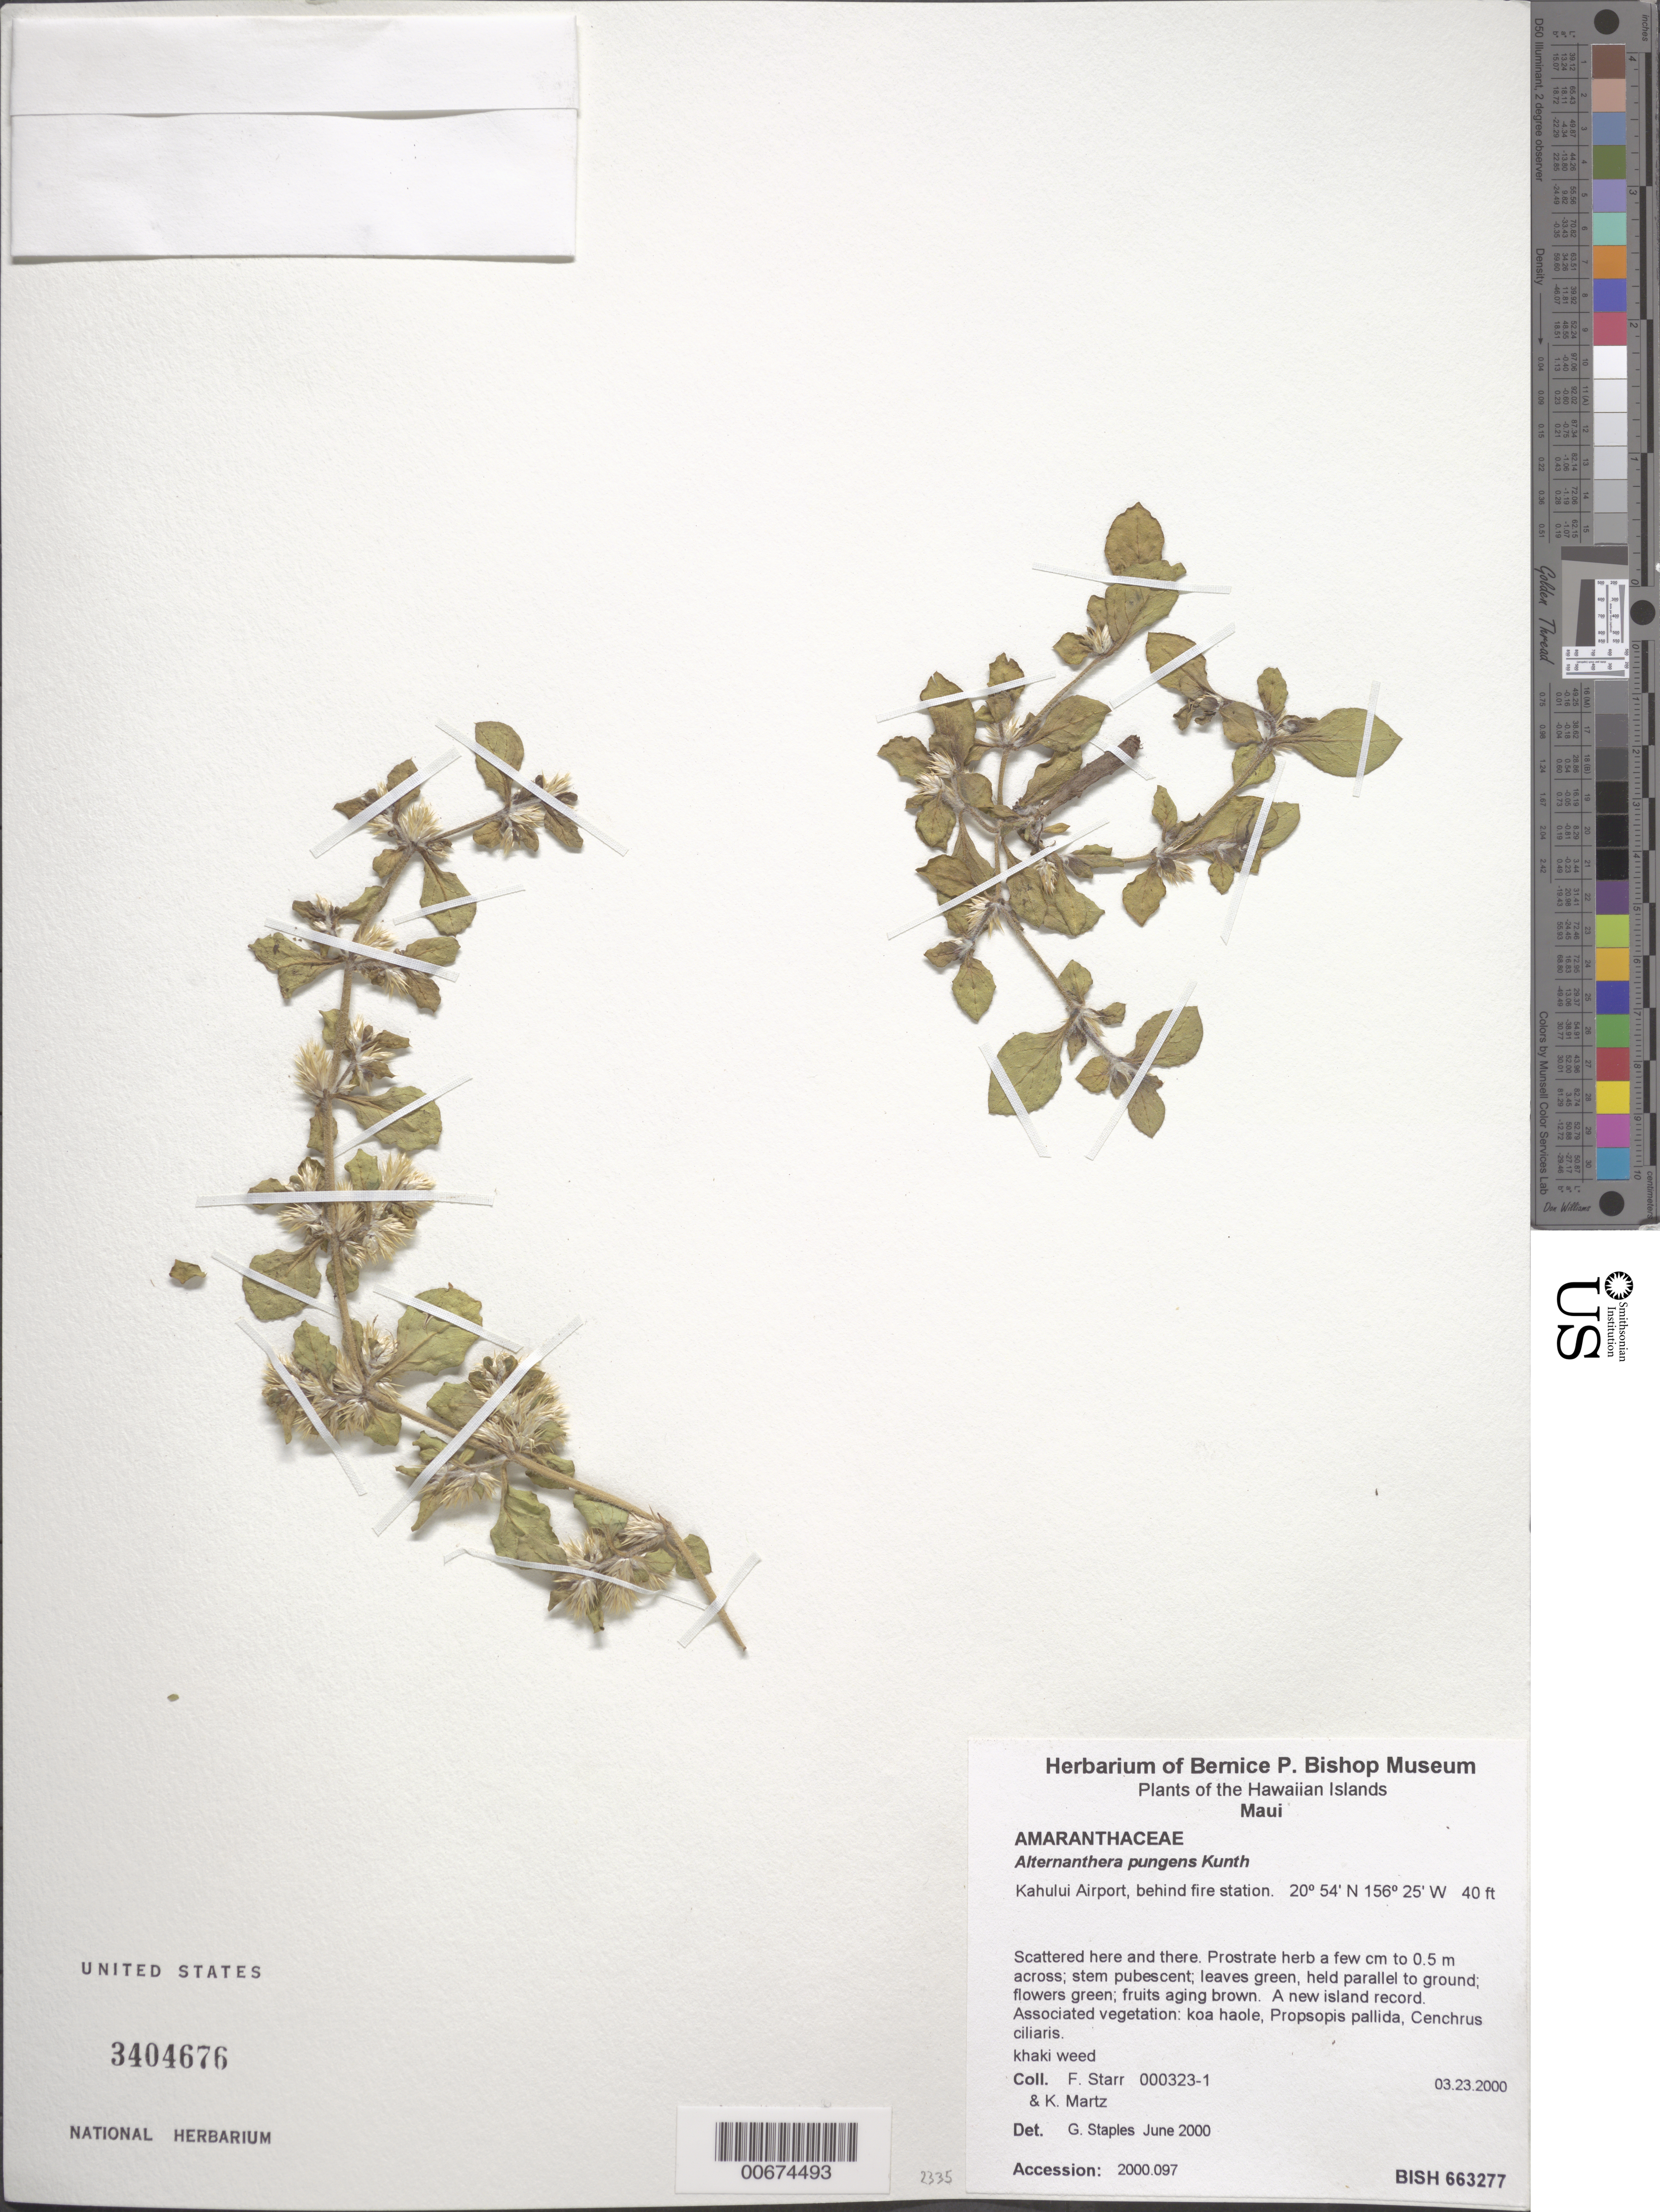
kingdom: Plantae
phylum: Tracheophyta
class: Magnoliopsida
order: Caryophyllales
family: Amaranthaceae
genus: Alternanthera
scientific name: Alternanthera pungens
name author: Kunth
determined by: Staples, G. W.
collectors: F. Starr & K. Martz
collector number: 000323-1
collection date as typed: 23 Mar 2000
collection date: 2000-03-23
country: United States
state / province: Hawaii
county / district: Maui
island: Maui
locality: Kahului Airport, behind fire station.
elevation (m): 12.2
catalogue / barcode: US 3404676